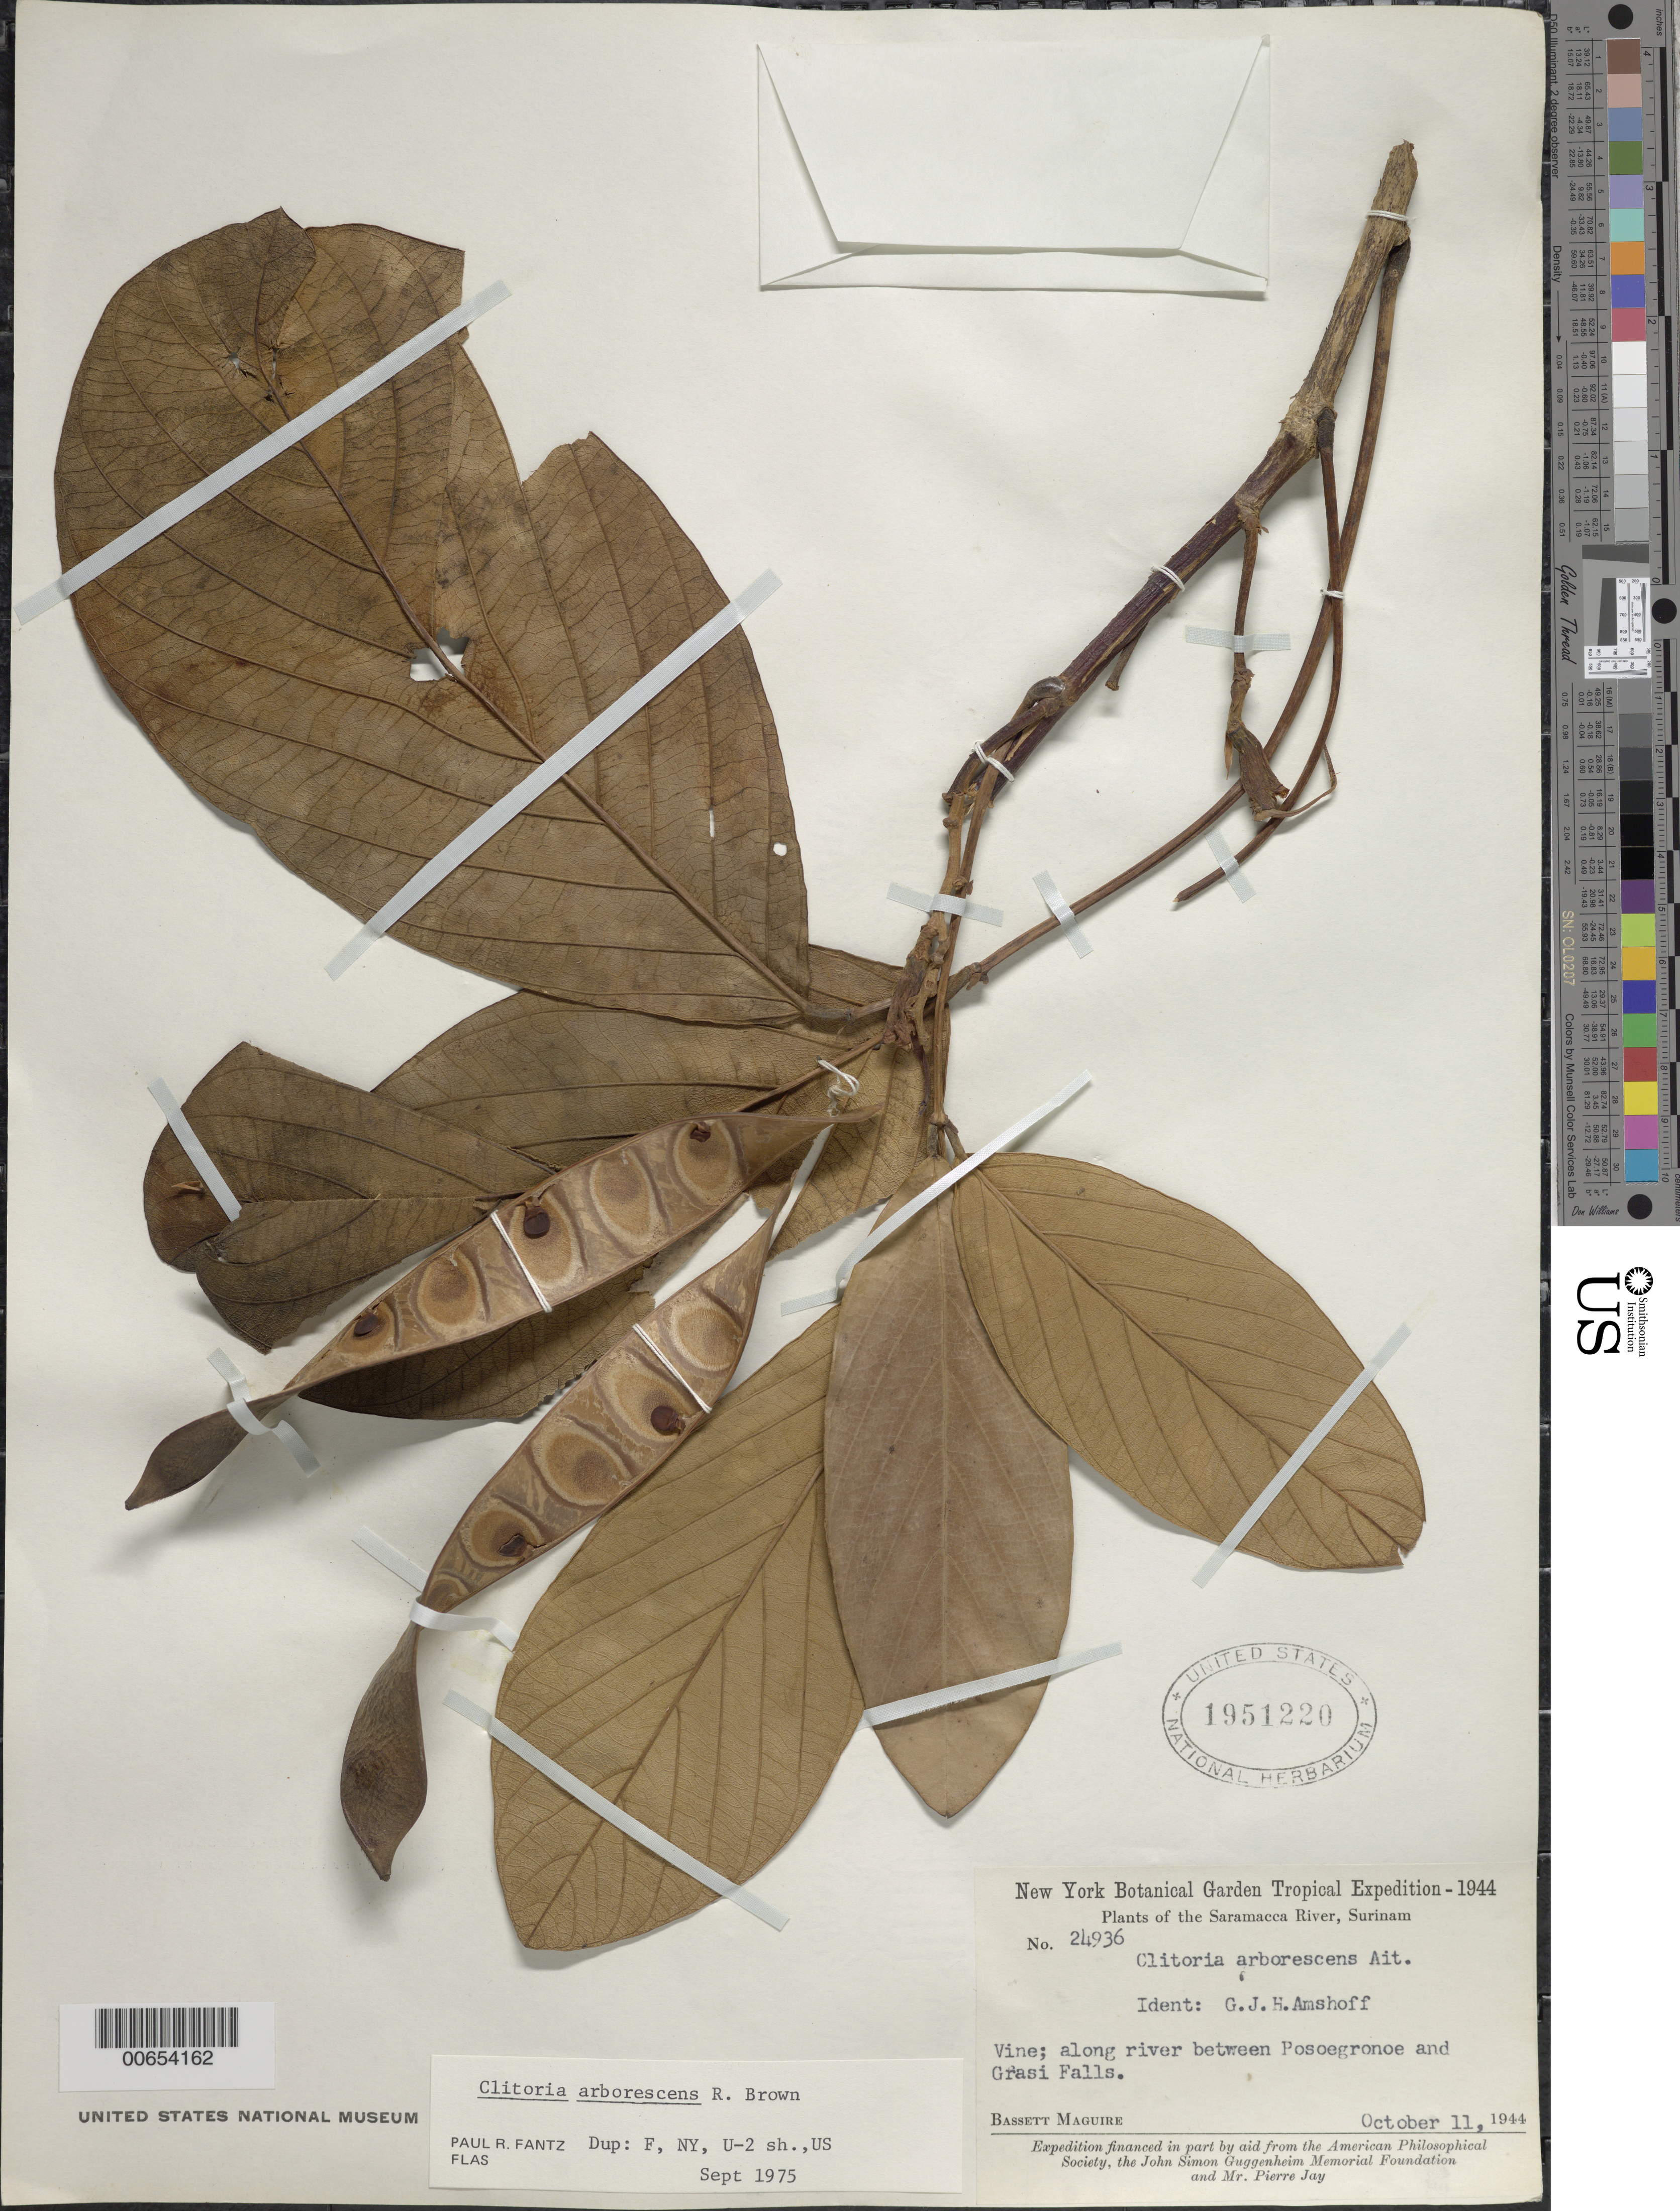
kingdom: Plantae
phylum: Tracheophyta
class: Magnoliopsida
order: Fabales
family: Fabaceae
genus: Clitoria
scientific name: Clitoria arborescens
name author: R. Br.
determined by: Fantz, P. R., (FLAS), University of Florida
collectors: B. Maguire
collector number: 24936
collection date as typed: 11-Oct-44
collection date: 1944-10-11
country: Suriname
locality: Saramacca River, betw. Posoegronoe and Grasi Falls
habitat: Along river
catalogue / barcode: US 1951220